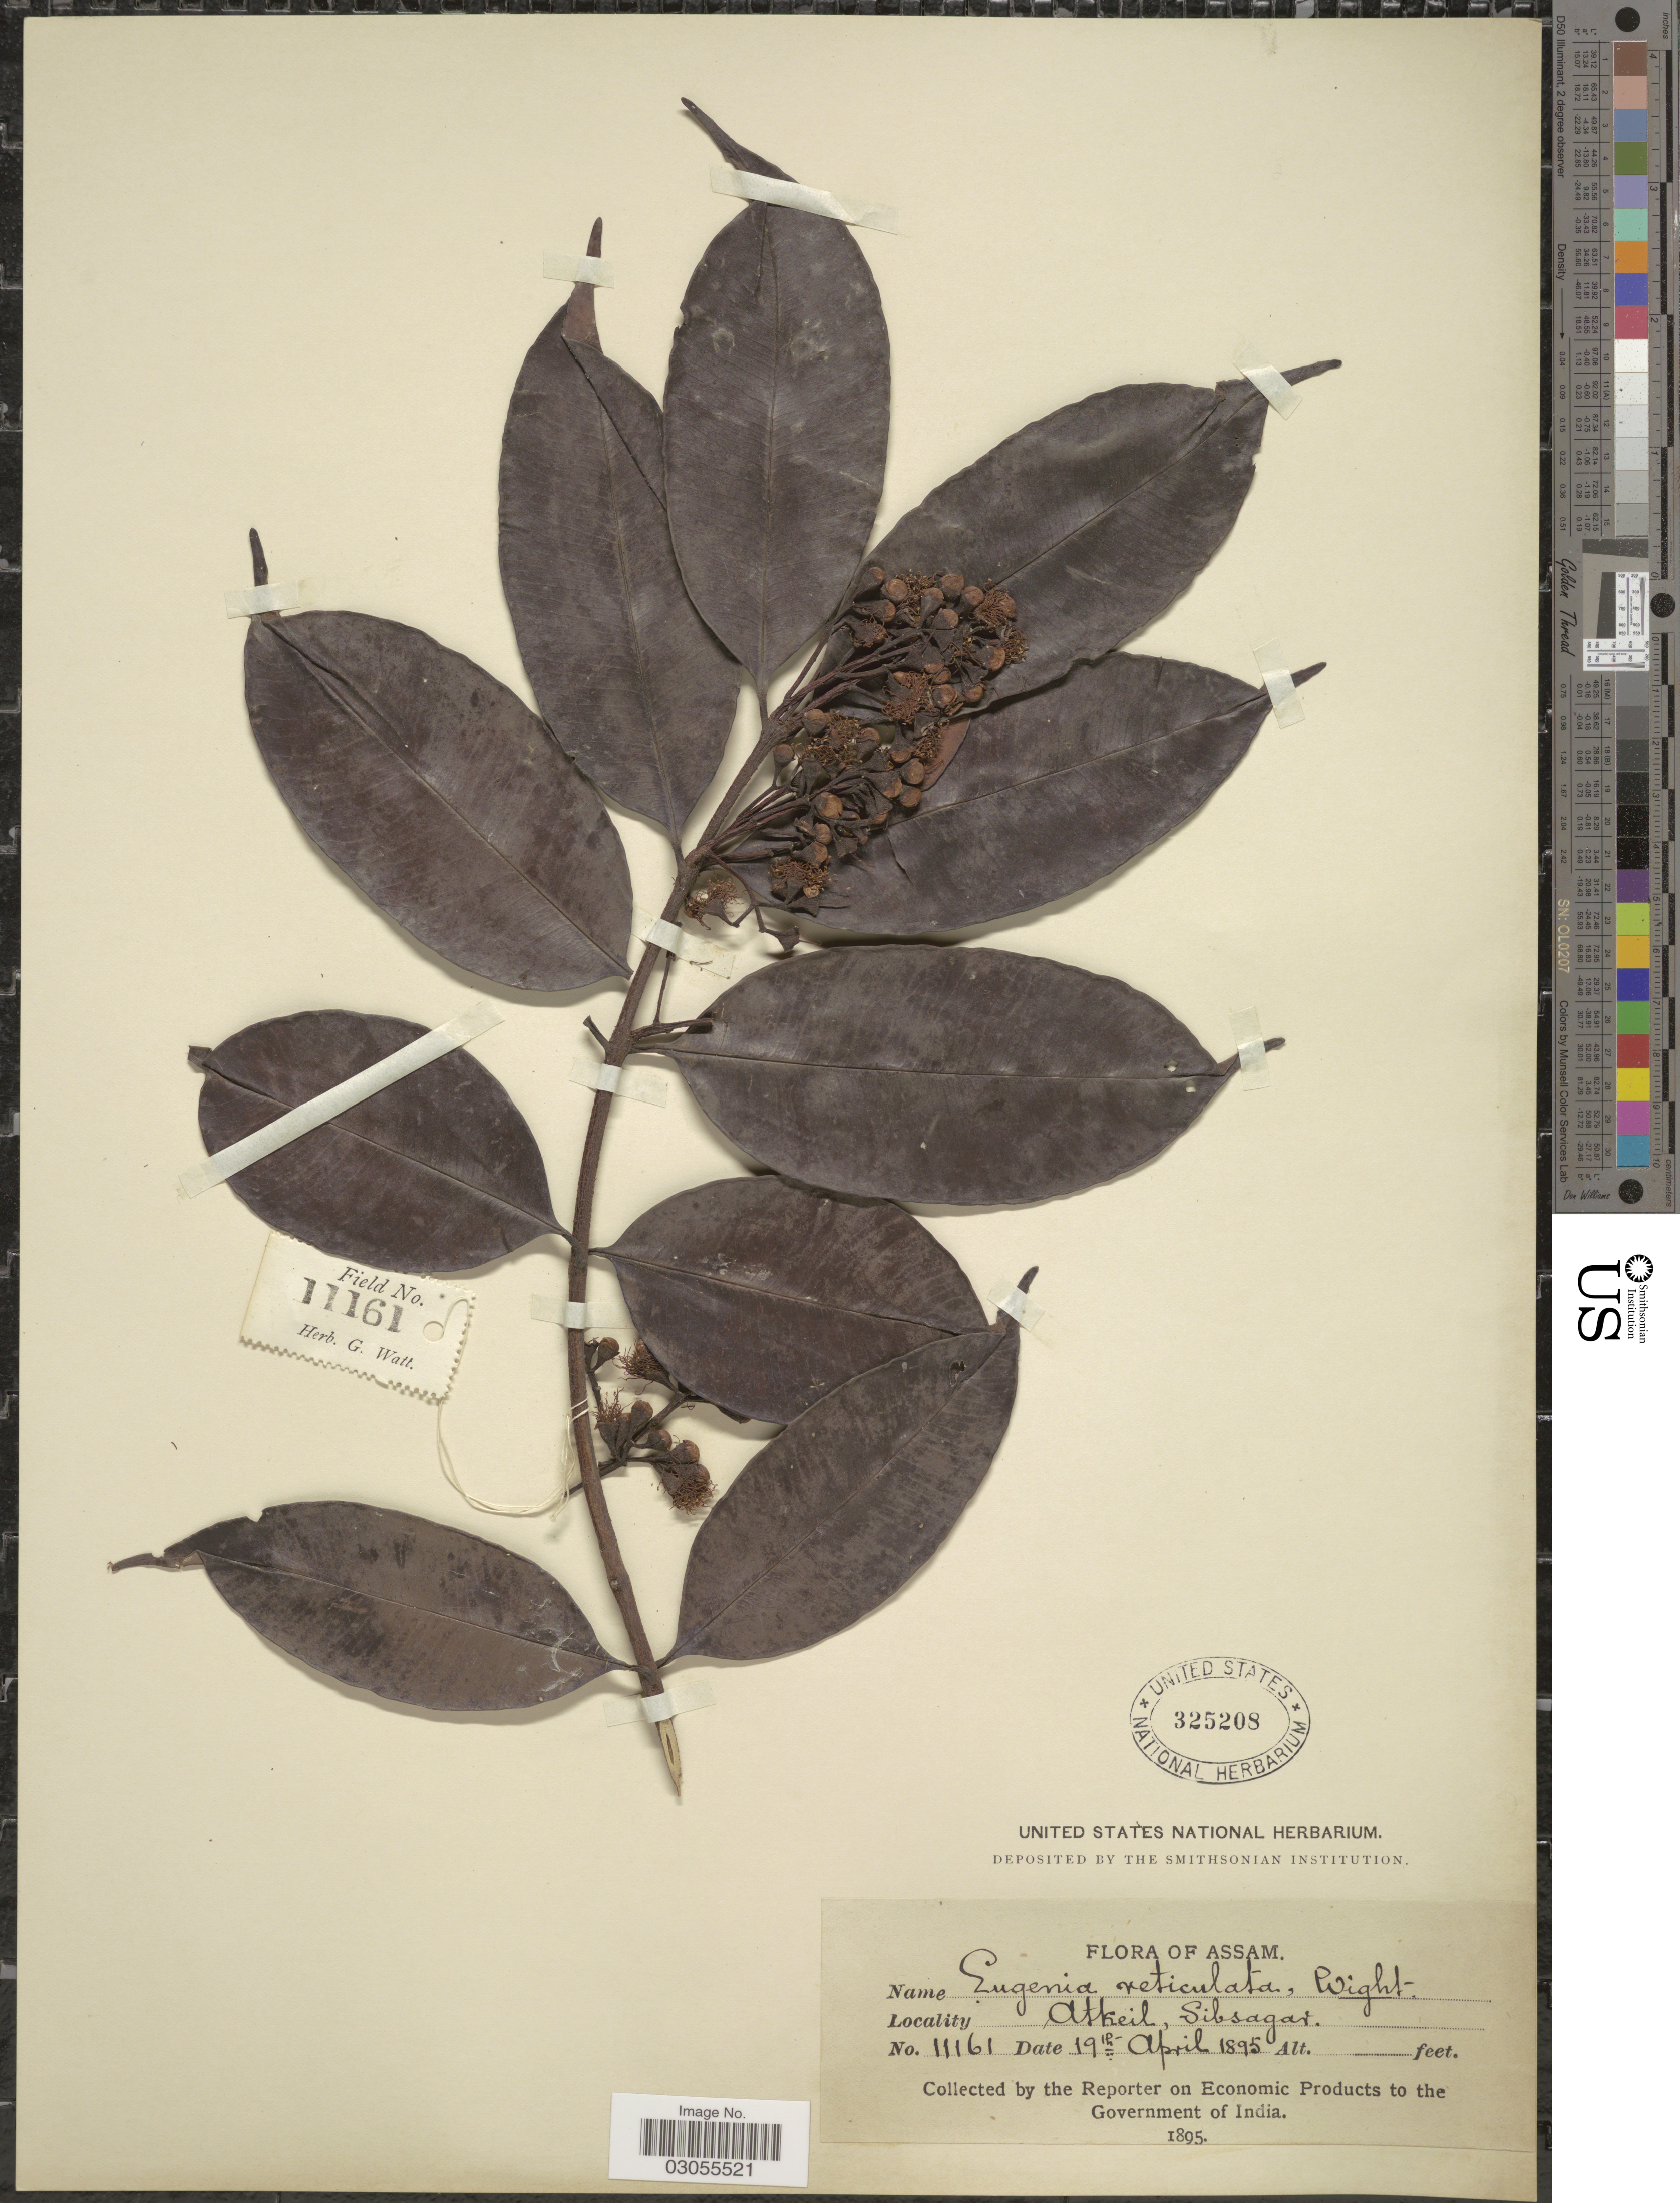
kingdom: Plantae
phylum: Tracheophyta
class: Magnoliopsida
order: Myrtales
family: Myrtaceae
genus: Syzygium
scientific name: Syzygium reticulatum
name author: (Wight) Walp.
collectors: Reporter on Economic Products to the Government of India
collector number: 11161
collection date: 1895-04-19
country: India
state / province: Assam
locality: Atkeil, Sibsagar.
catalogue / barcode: US 325208